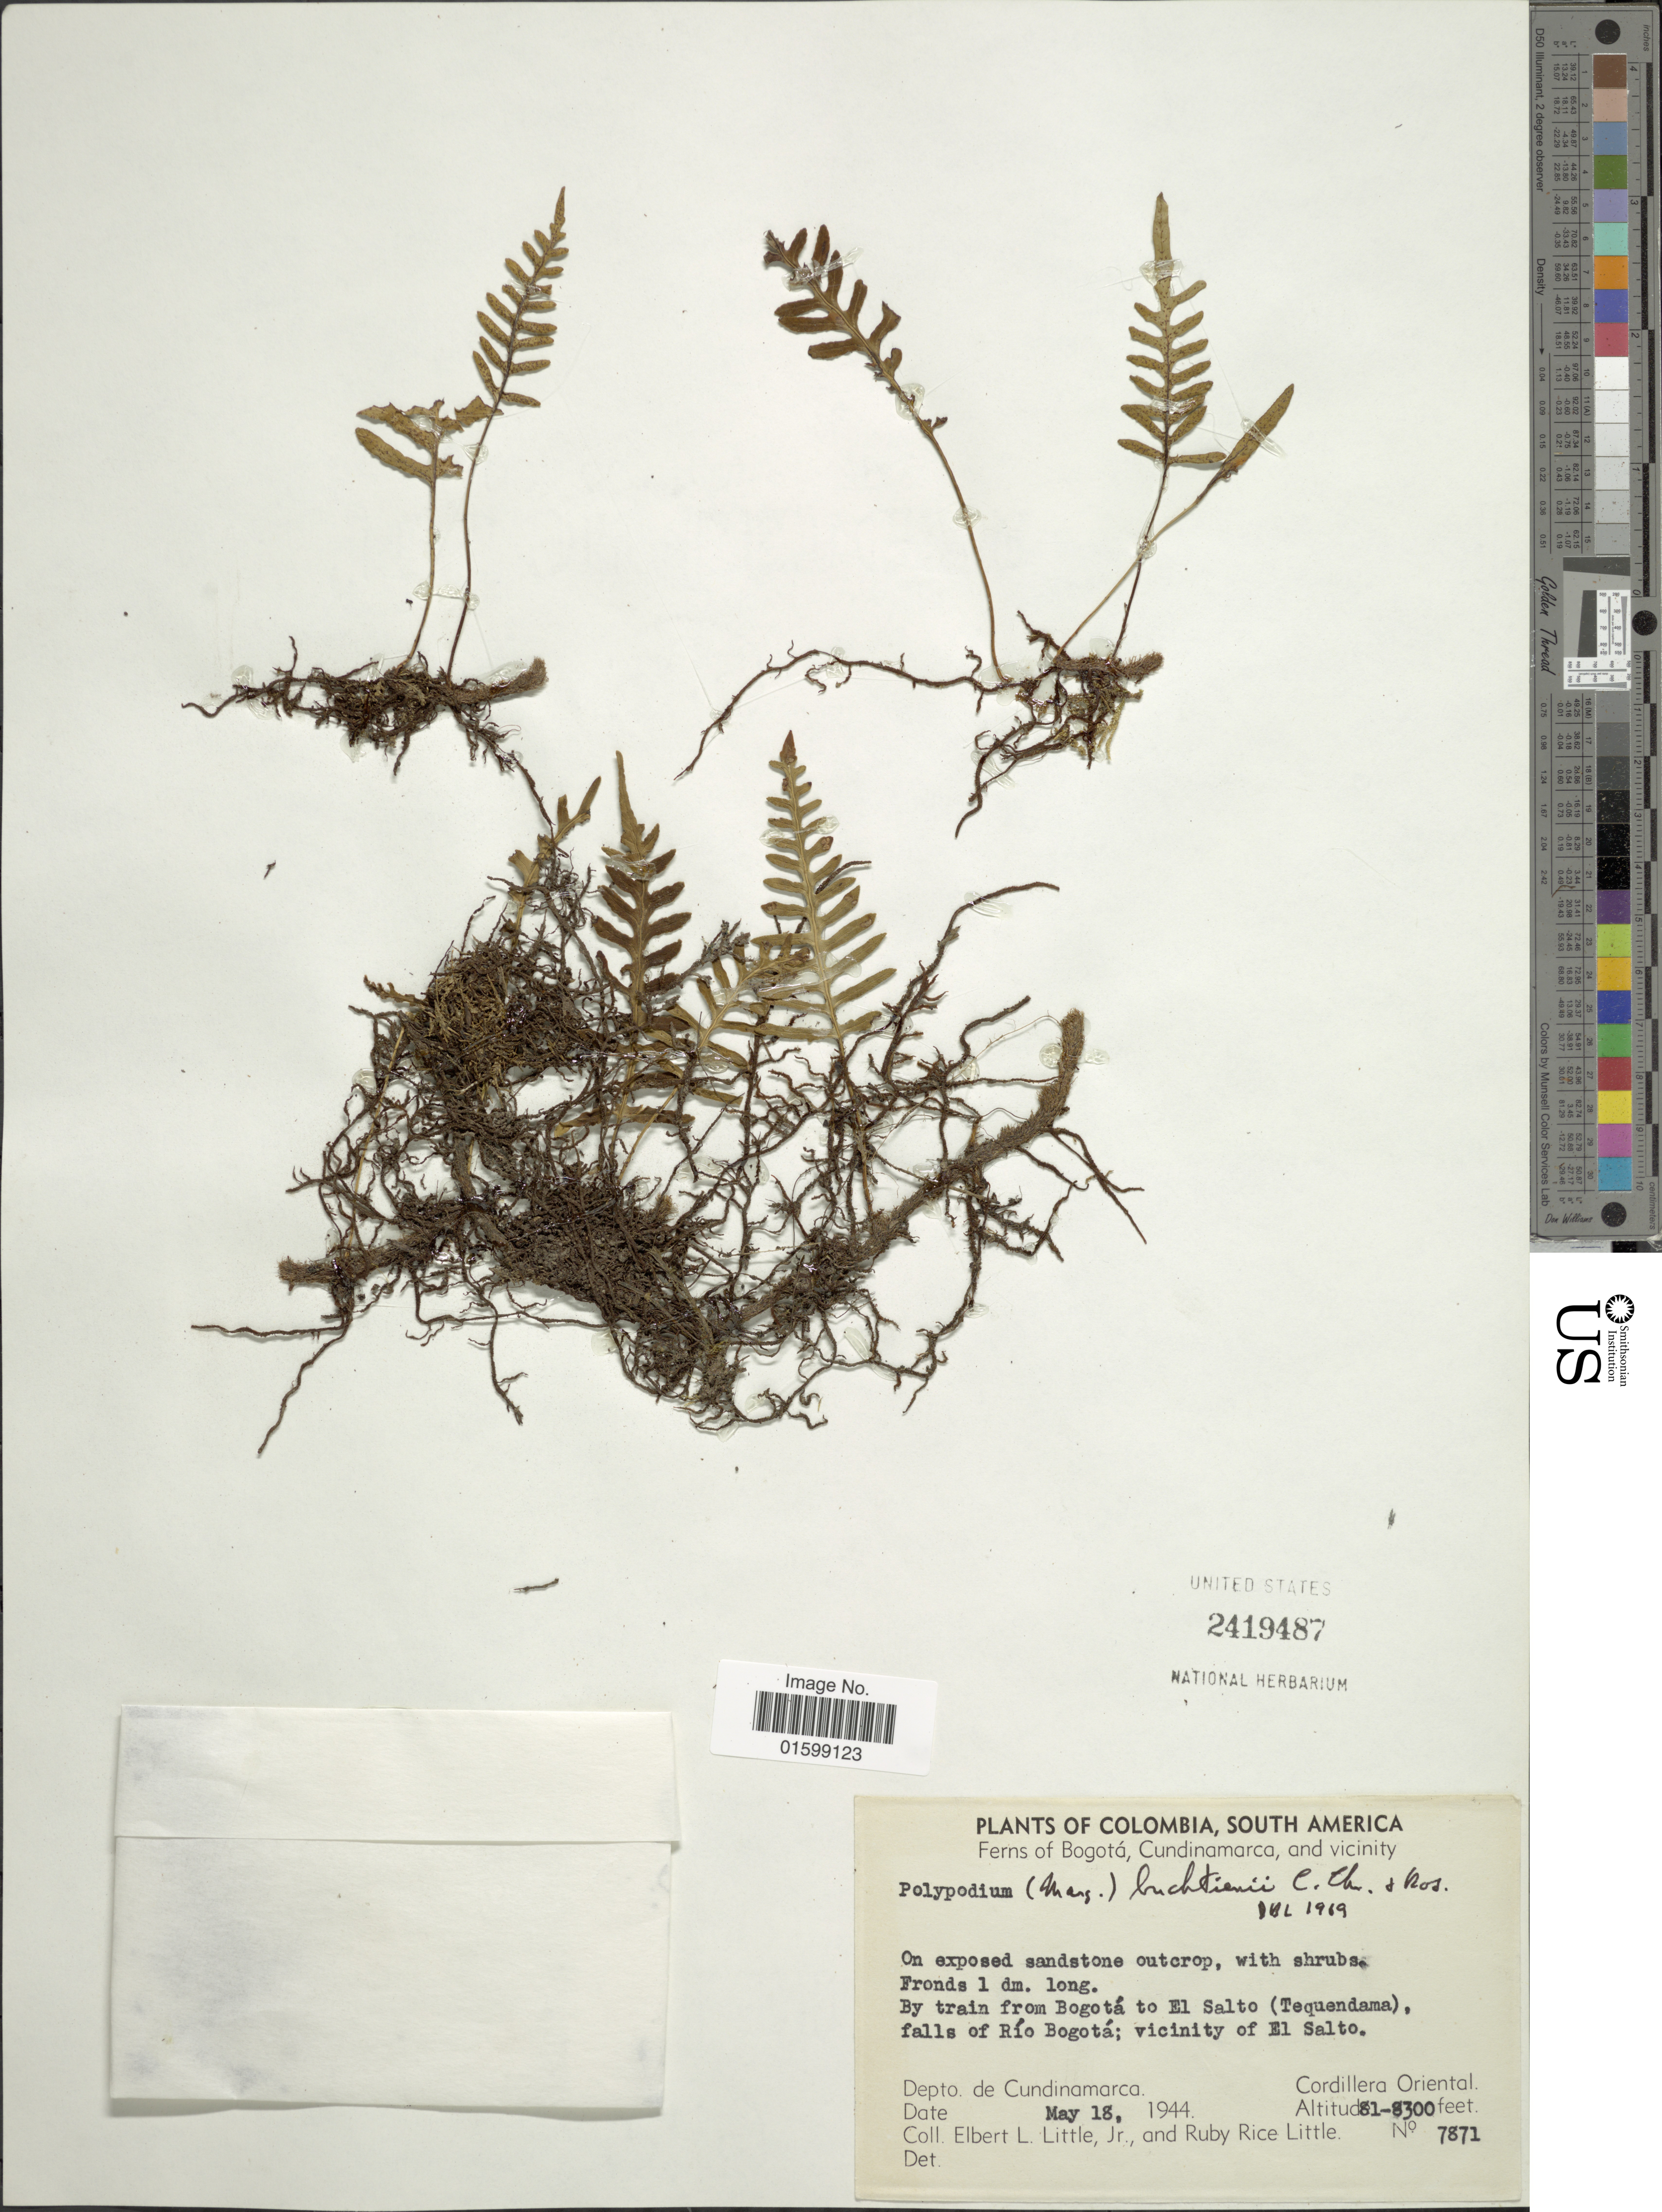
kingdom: Plantae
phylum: Tracheophyta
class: Polypodiopsida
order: Polypodiales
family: Polypodiaceae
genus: Pleopeltis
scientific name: Pleopeltis buchtienii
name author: (Christ & Rosenst.) A.R. Sm.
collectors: E. L. Little & R. R. Little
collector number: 7871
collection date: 1944-05-18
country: Colombia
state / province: Cundinamarca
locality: Bogotá, Cundinamarca, and vicinity, by train from Bogotá to El Salto (Tequendama), falls of Río Bogotá; vicinity of El Salto, Cordillera Oriental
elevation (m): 2469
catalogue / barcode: US 2419487